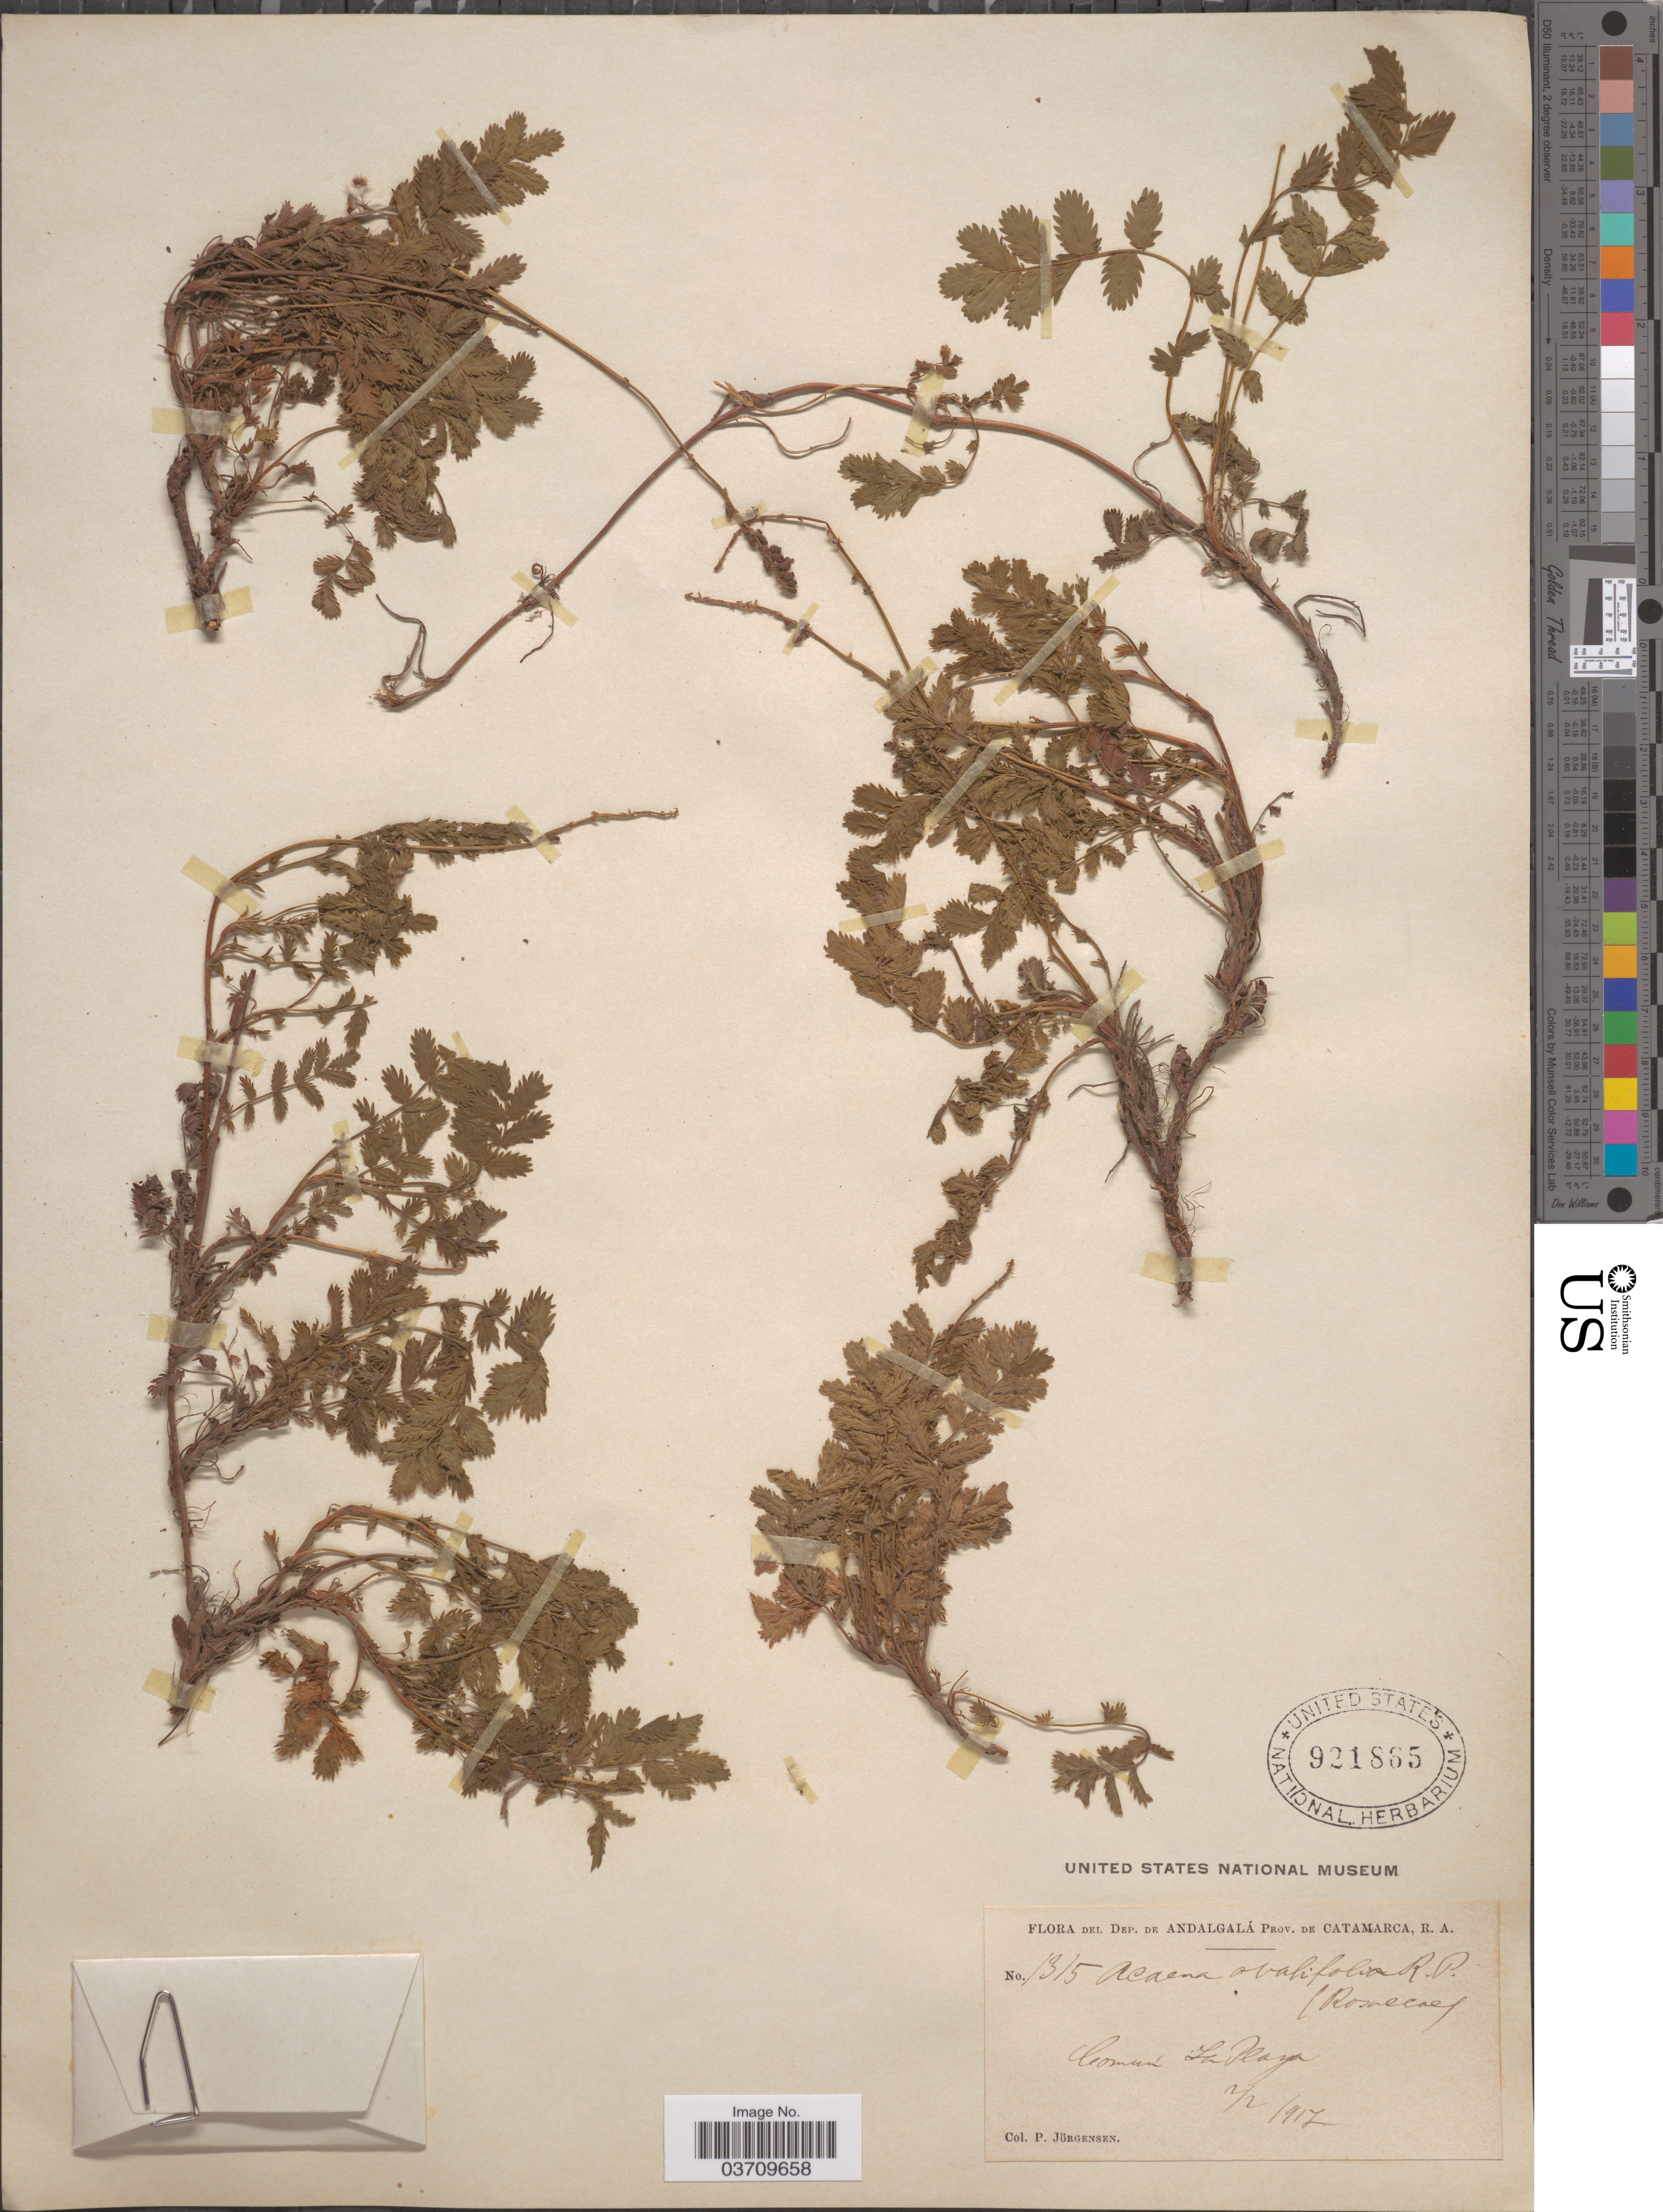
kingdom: Plantae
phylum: Tracheophyta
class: Magnoliopsida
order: Rosales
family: Rosaceae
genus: Acaena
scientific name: Acaena ovalifolia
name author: Ruiz & Pav.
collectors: P. Jörgensen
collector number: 1315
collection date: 1917-02-02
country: Argentina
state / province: Catamarca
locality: Dep. de Andalgalá. La Playa.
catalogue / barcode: US 921865